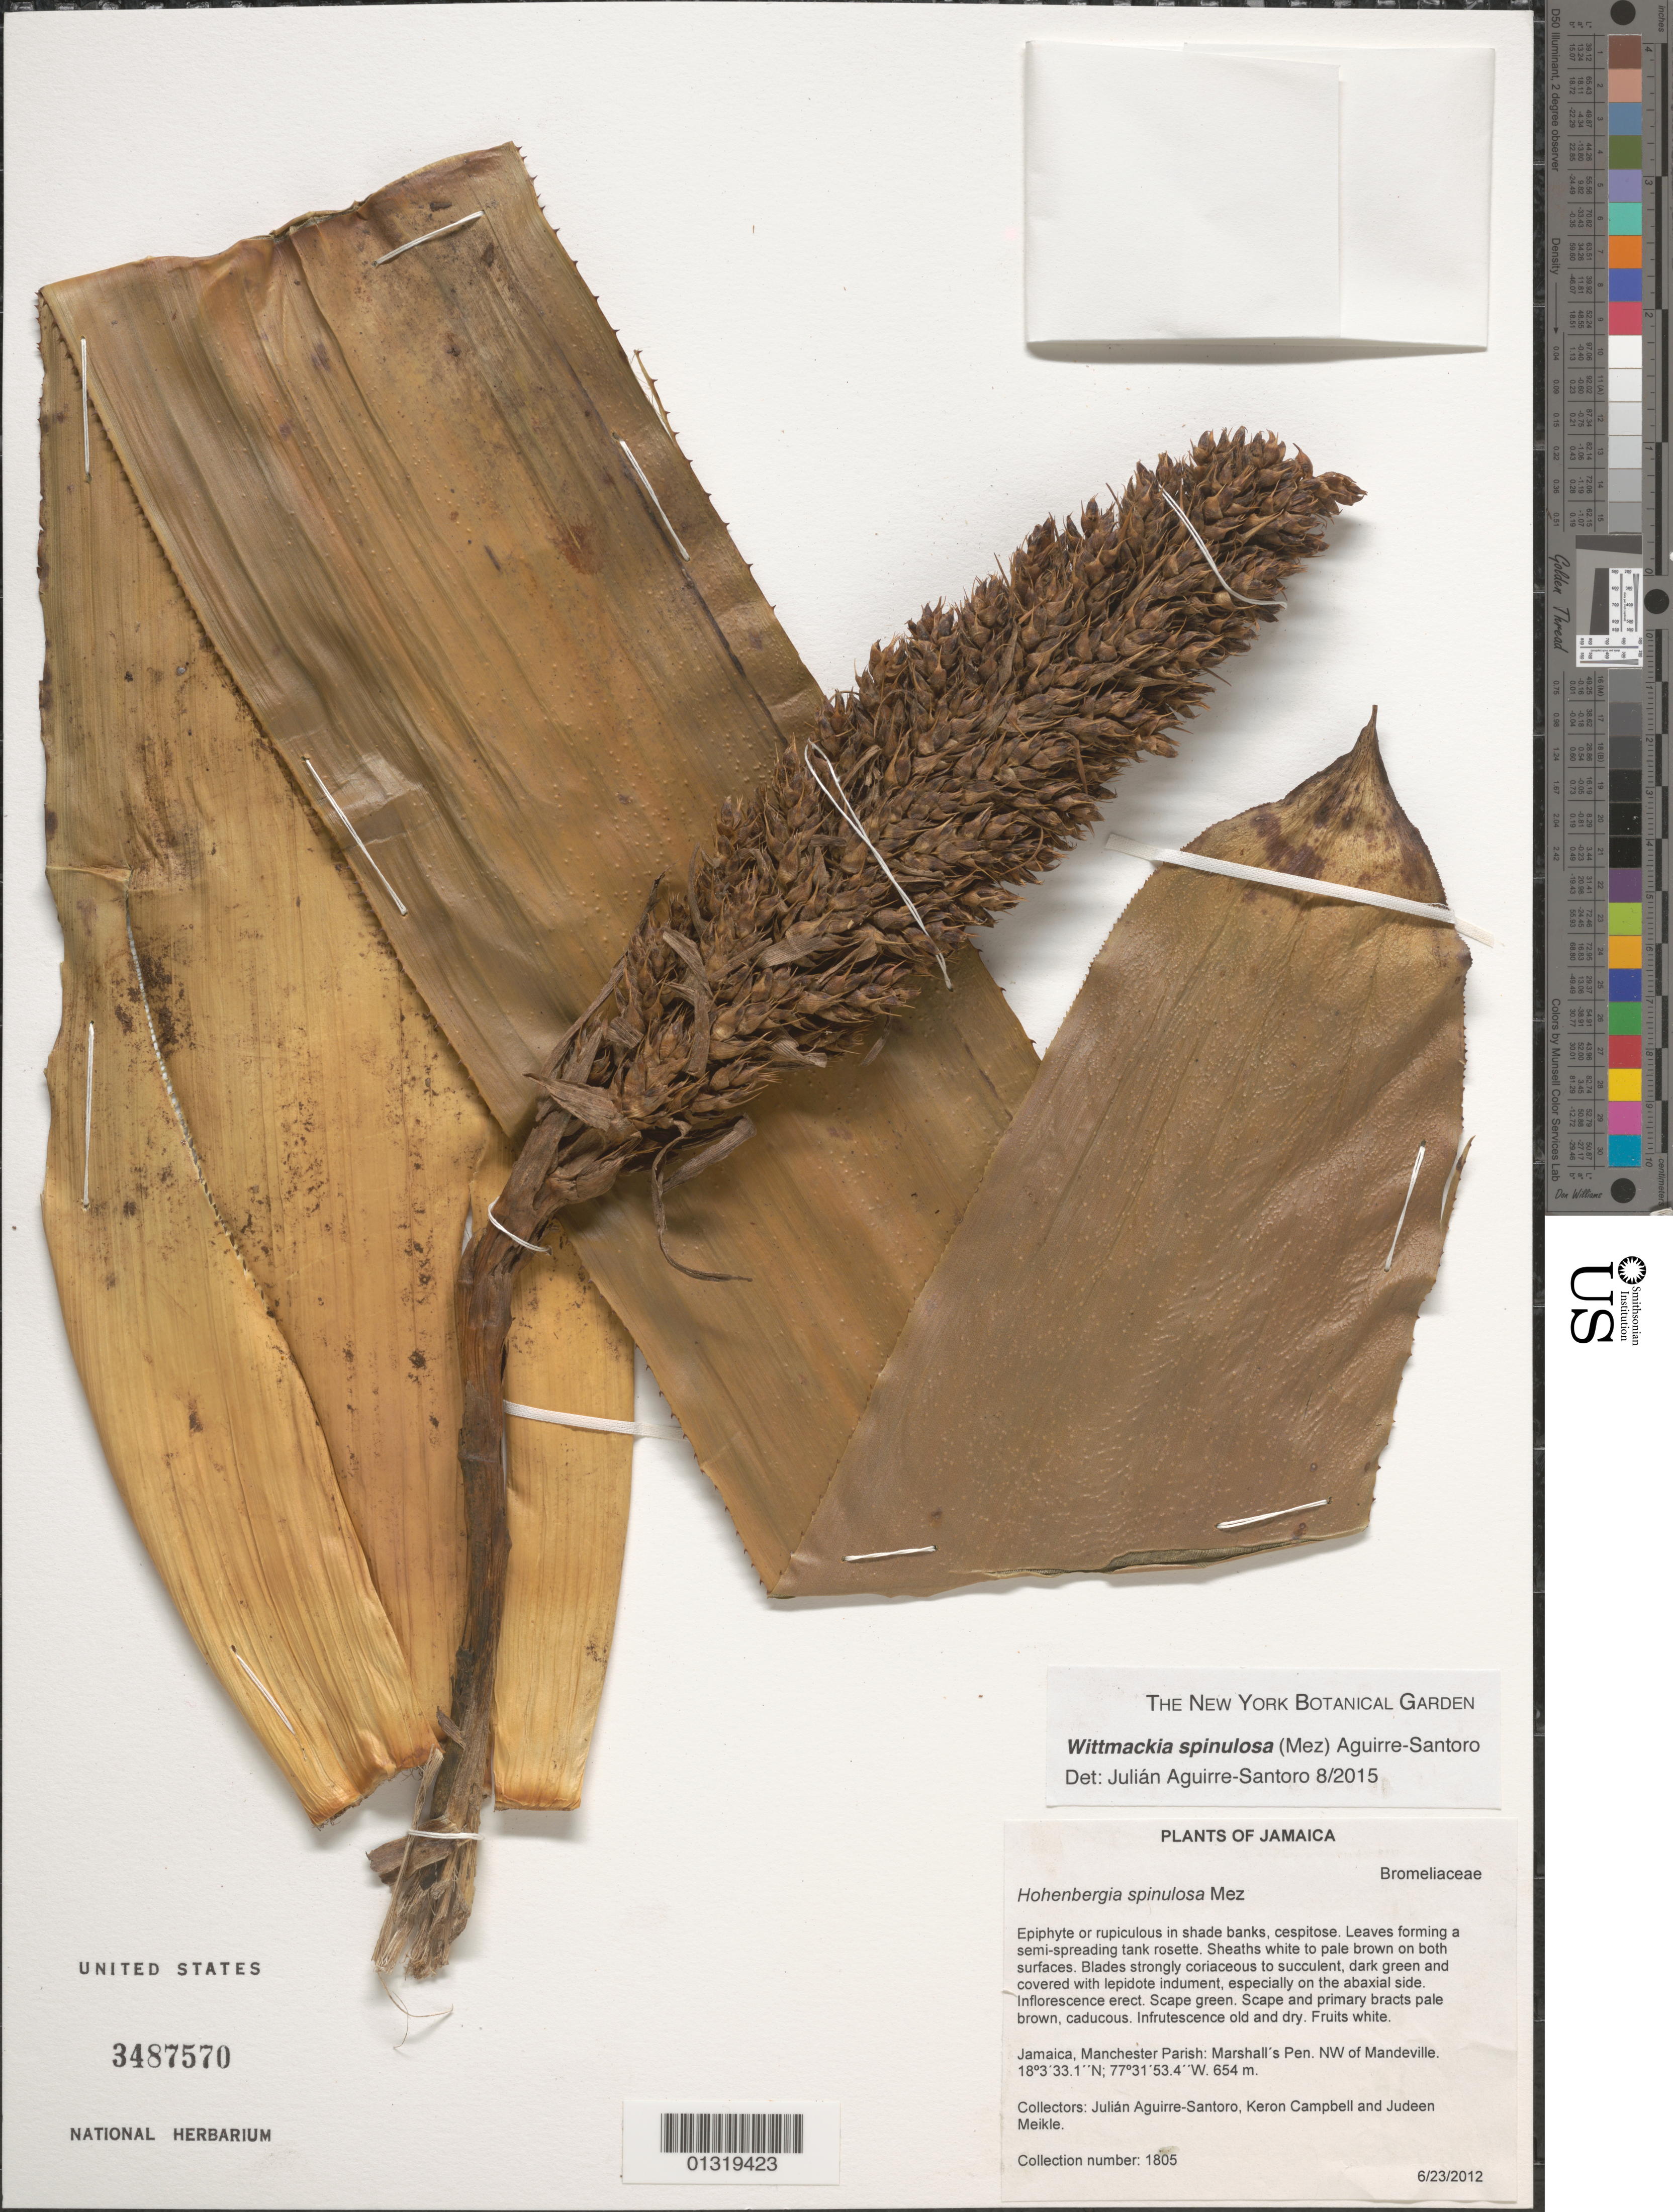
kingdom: Plantae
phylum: Tracheophyta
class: Liliopsida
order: Poales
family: Bromeliaceae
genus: Wittmackia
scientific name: Wittmackia spinulosa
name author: (Mez) Aguirre-Santoro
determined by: Aguirre-Santoro, Julian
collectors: J. Aguirre-Santoro, K. Campbell & J. Meikle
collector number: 1805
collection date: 2012-06-23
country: Jamaica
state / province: Manchester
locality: Marshall's Pen. NW of Mandeville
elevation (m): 654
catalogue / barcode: US 3487570